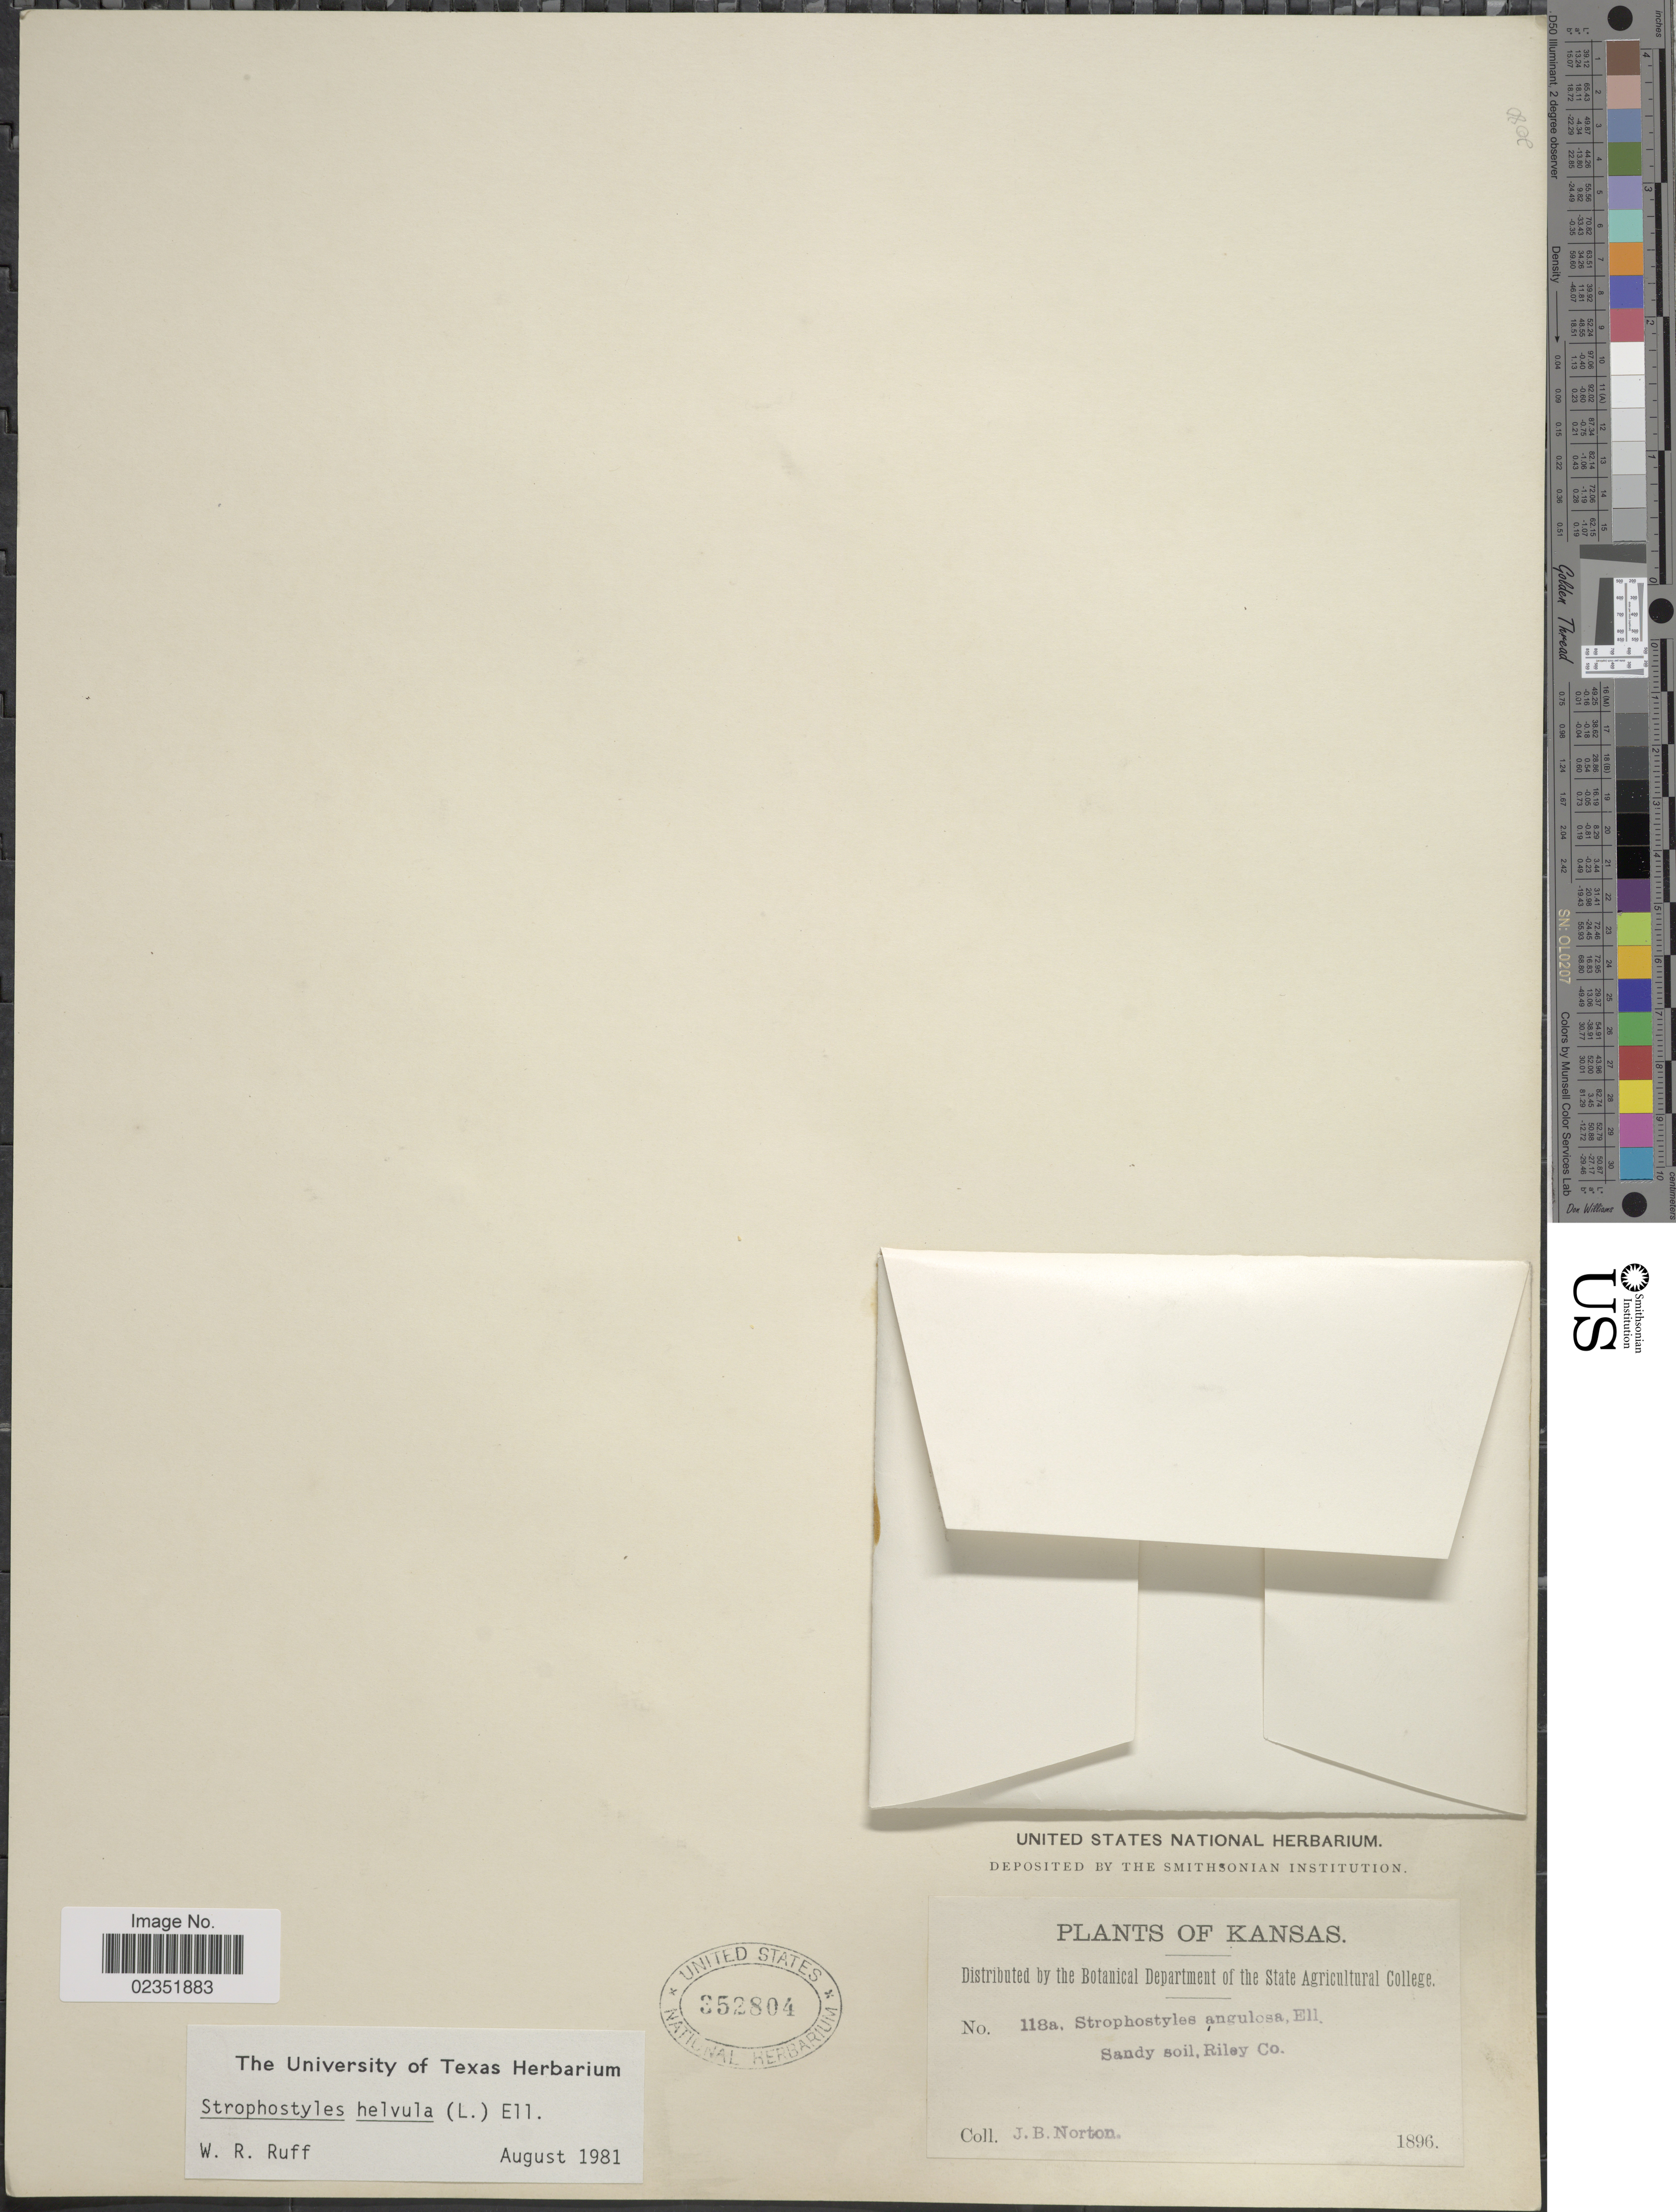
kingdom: Plantae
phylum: Tracheophyta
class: Magnoliopsida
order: Fabales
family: Fabaceae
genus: Strophostyles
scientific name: Strophostyles helvola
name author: (L.) Elliott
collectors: J. B. Norton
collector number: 118a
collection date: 1896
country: United States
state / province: Kansas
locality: Sandy soil, Riley Co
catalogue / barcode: US 352804